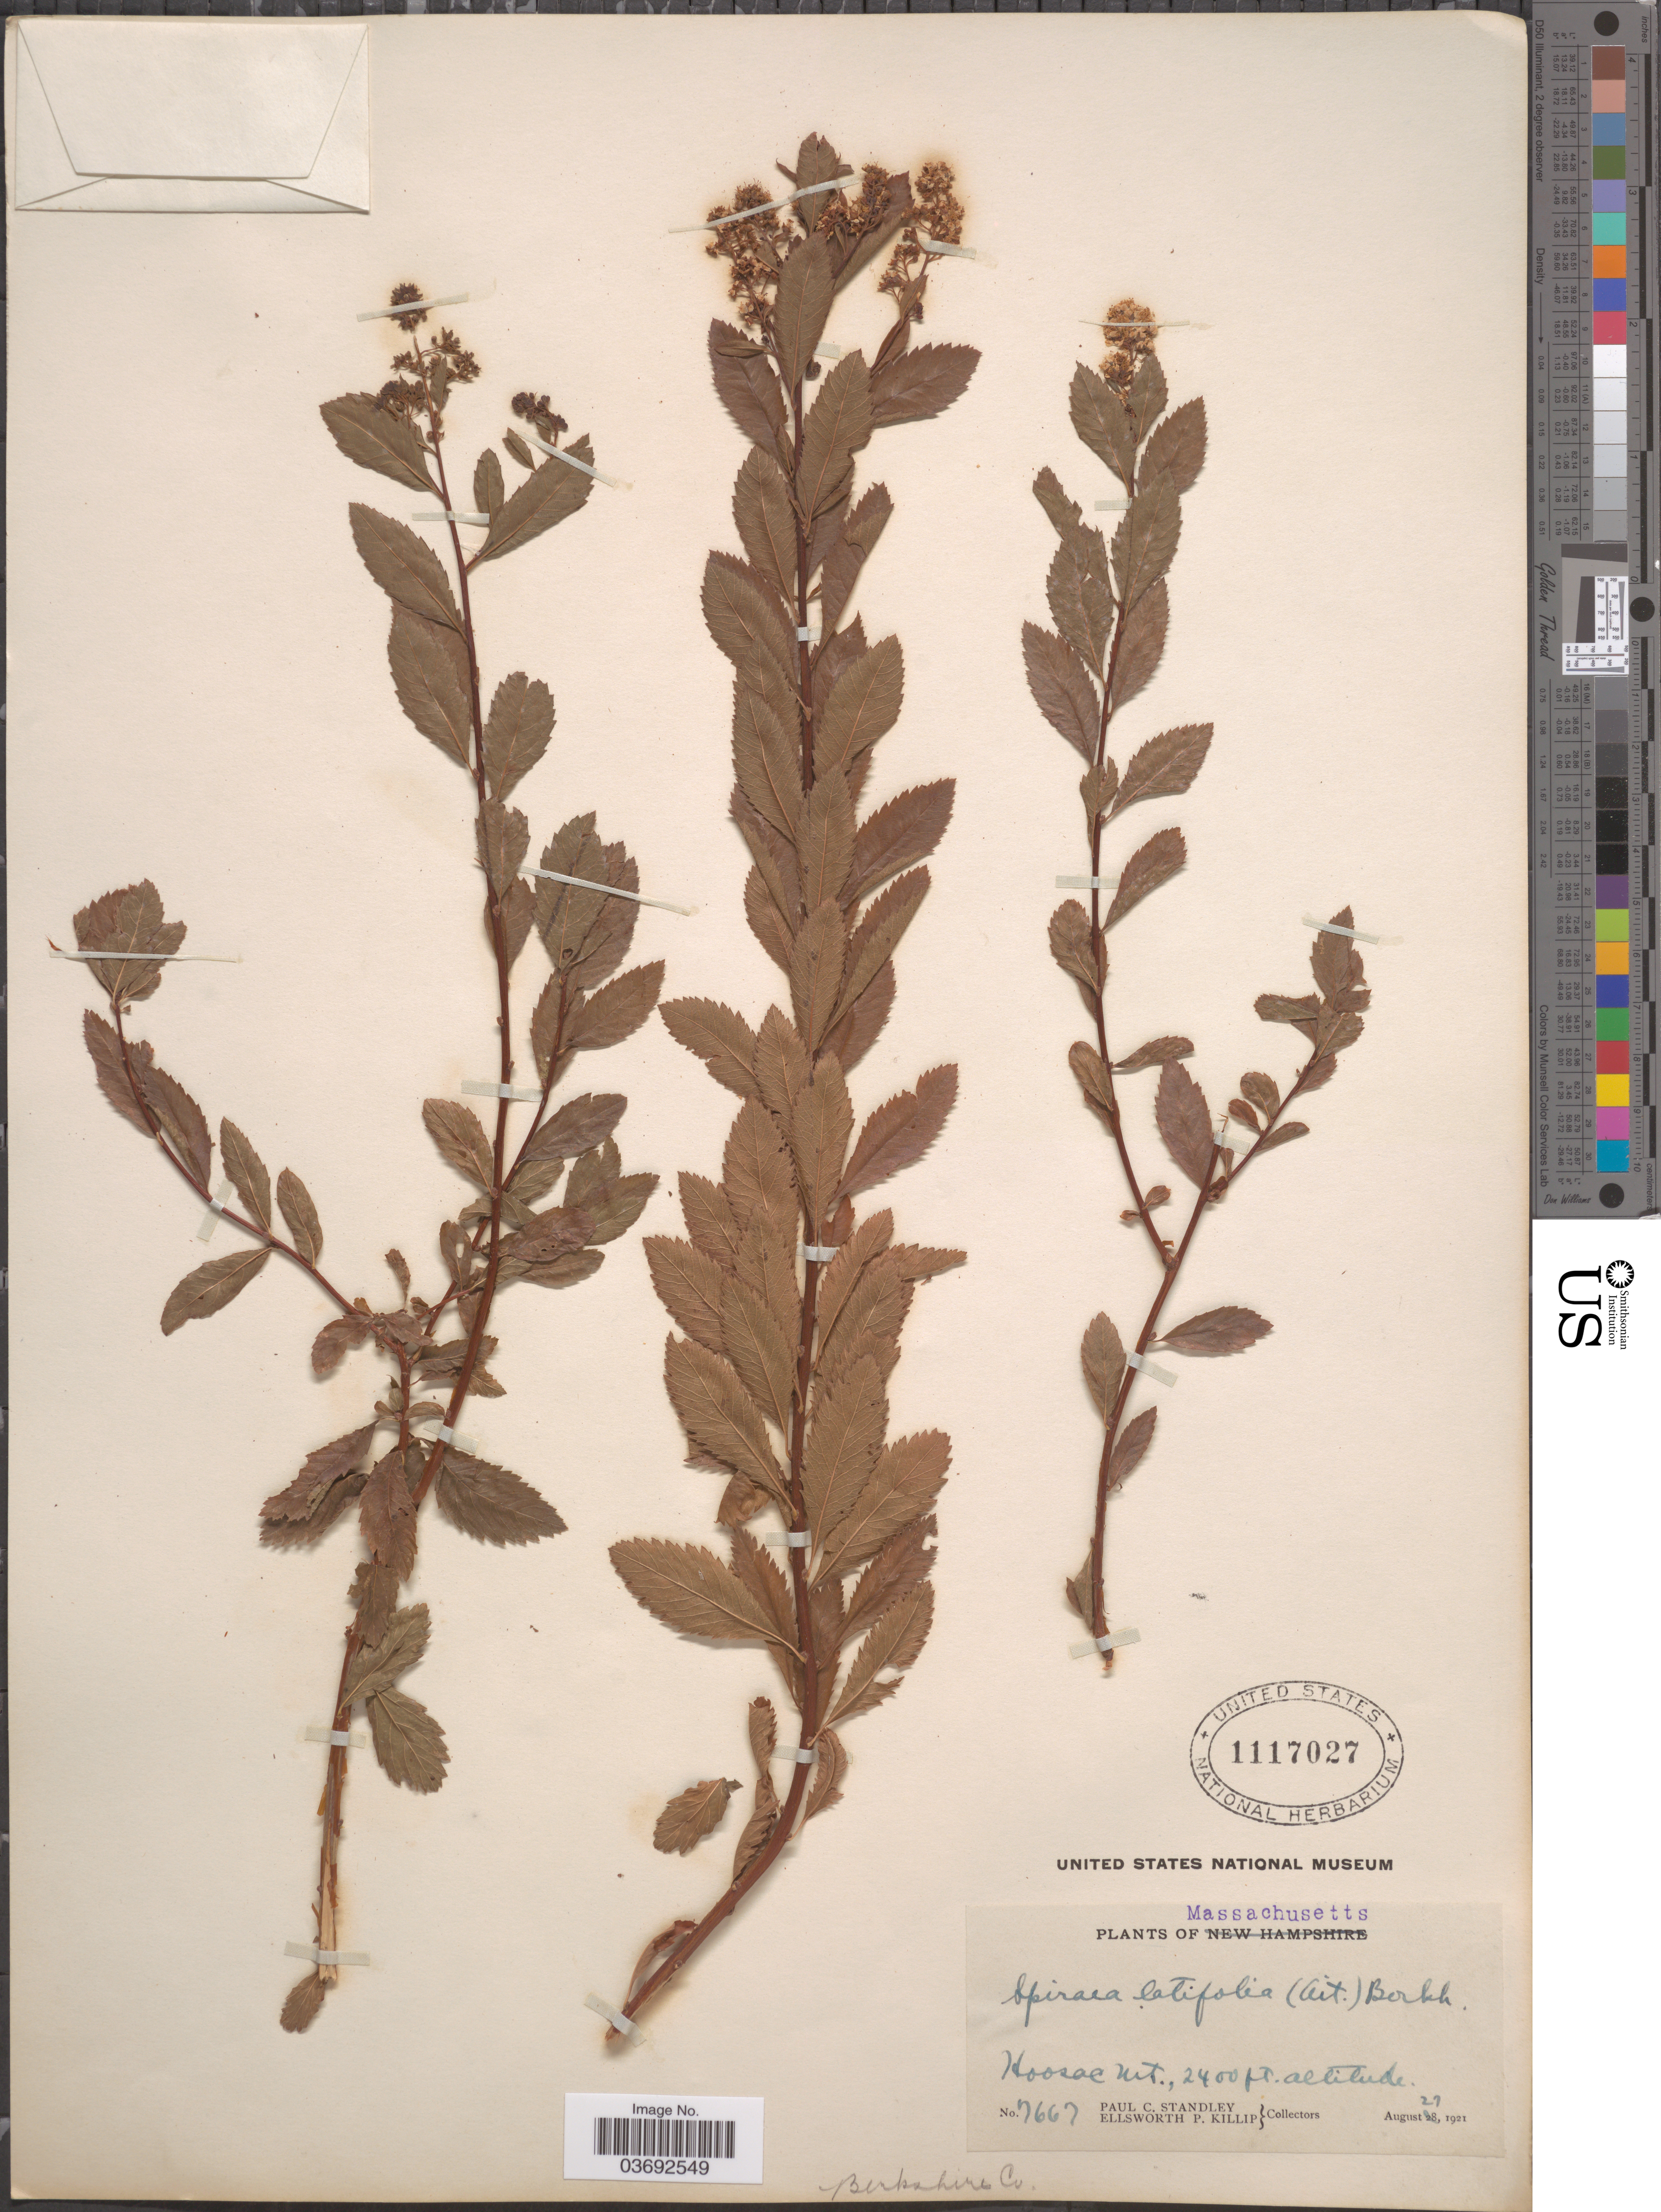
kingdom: Plantae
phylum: Tracheophyta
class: Magnoliopsida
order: Rosales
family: Rosaceae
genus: Spiraea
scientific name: Spiraea latifolia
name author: Borkh.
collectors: P. C. Standley & E. P. Killip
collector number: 7667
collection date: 1921-08-27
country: United States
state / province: Massachusetts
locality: Hoosac Mt., Berkshire Co.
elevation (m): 732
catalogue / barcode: US 1117027